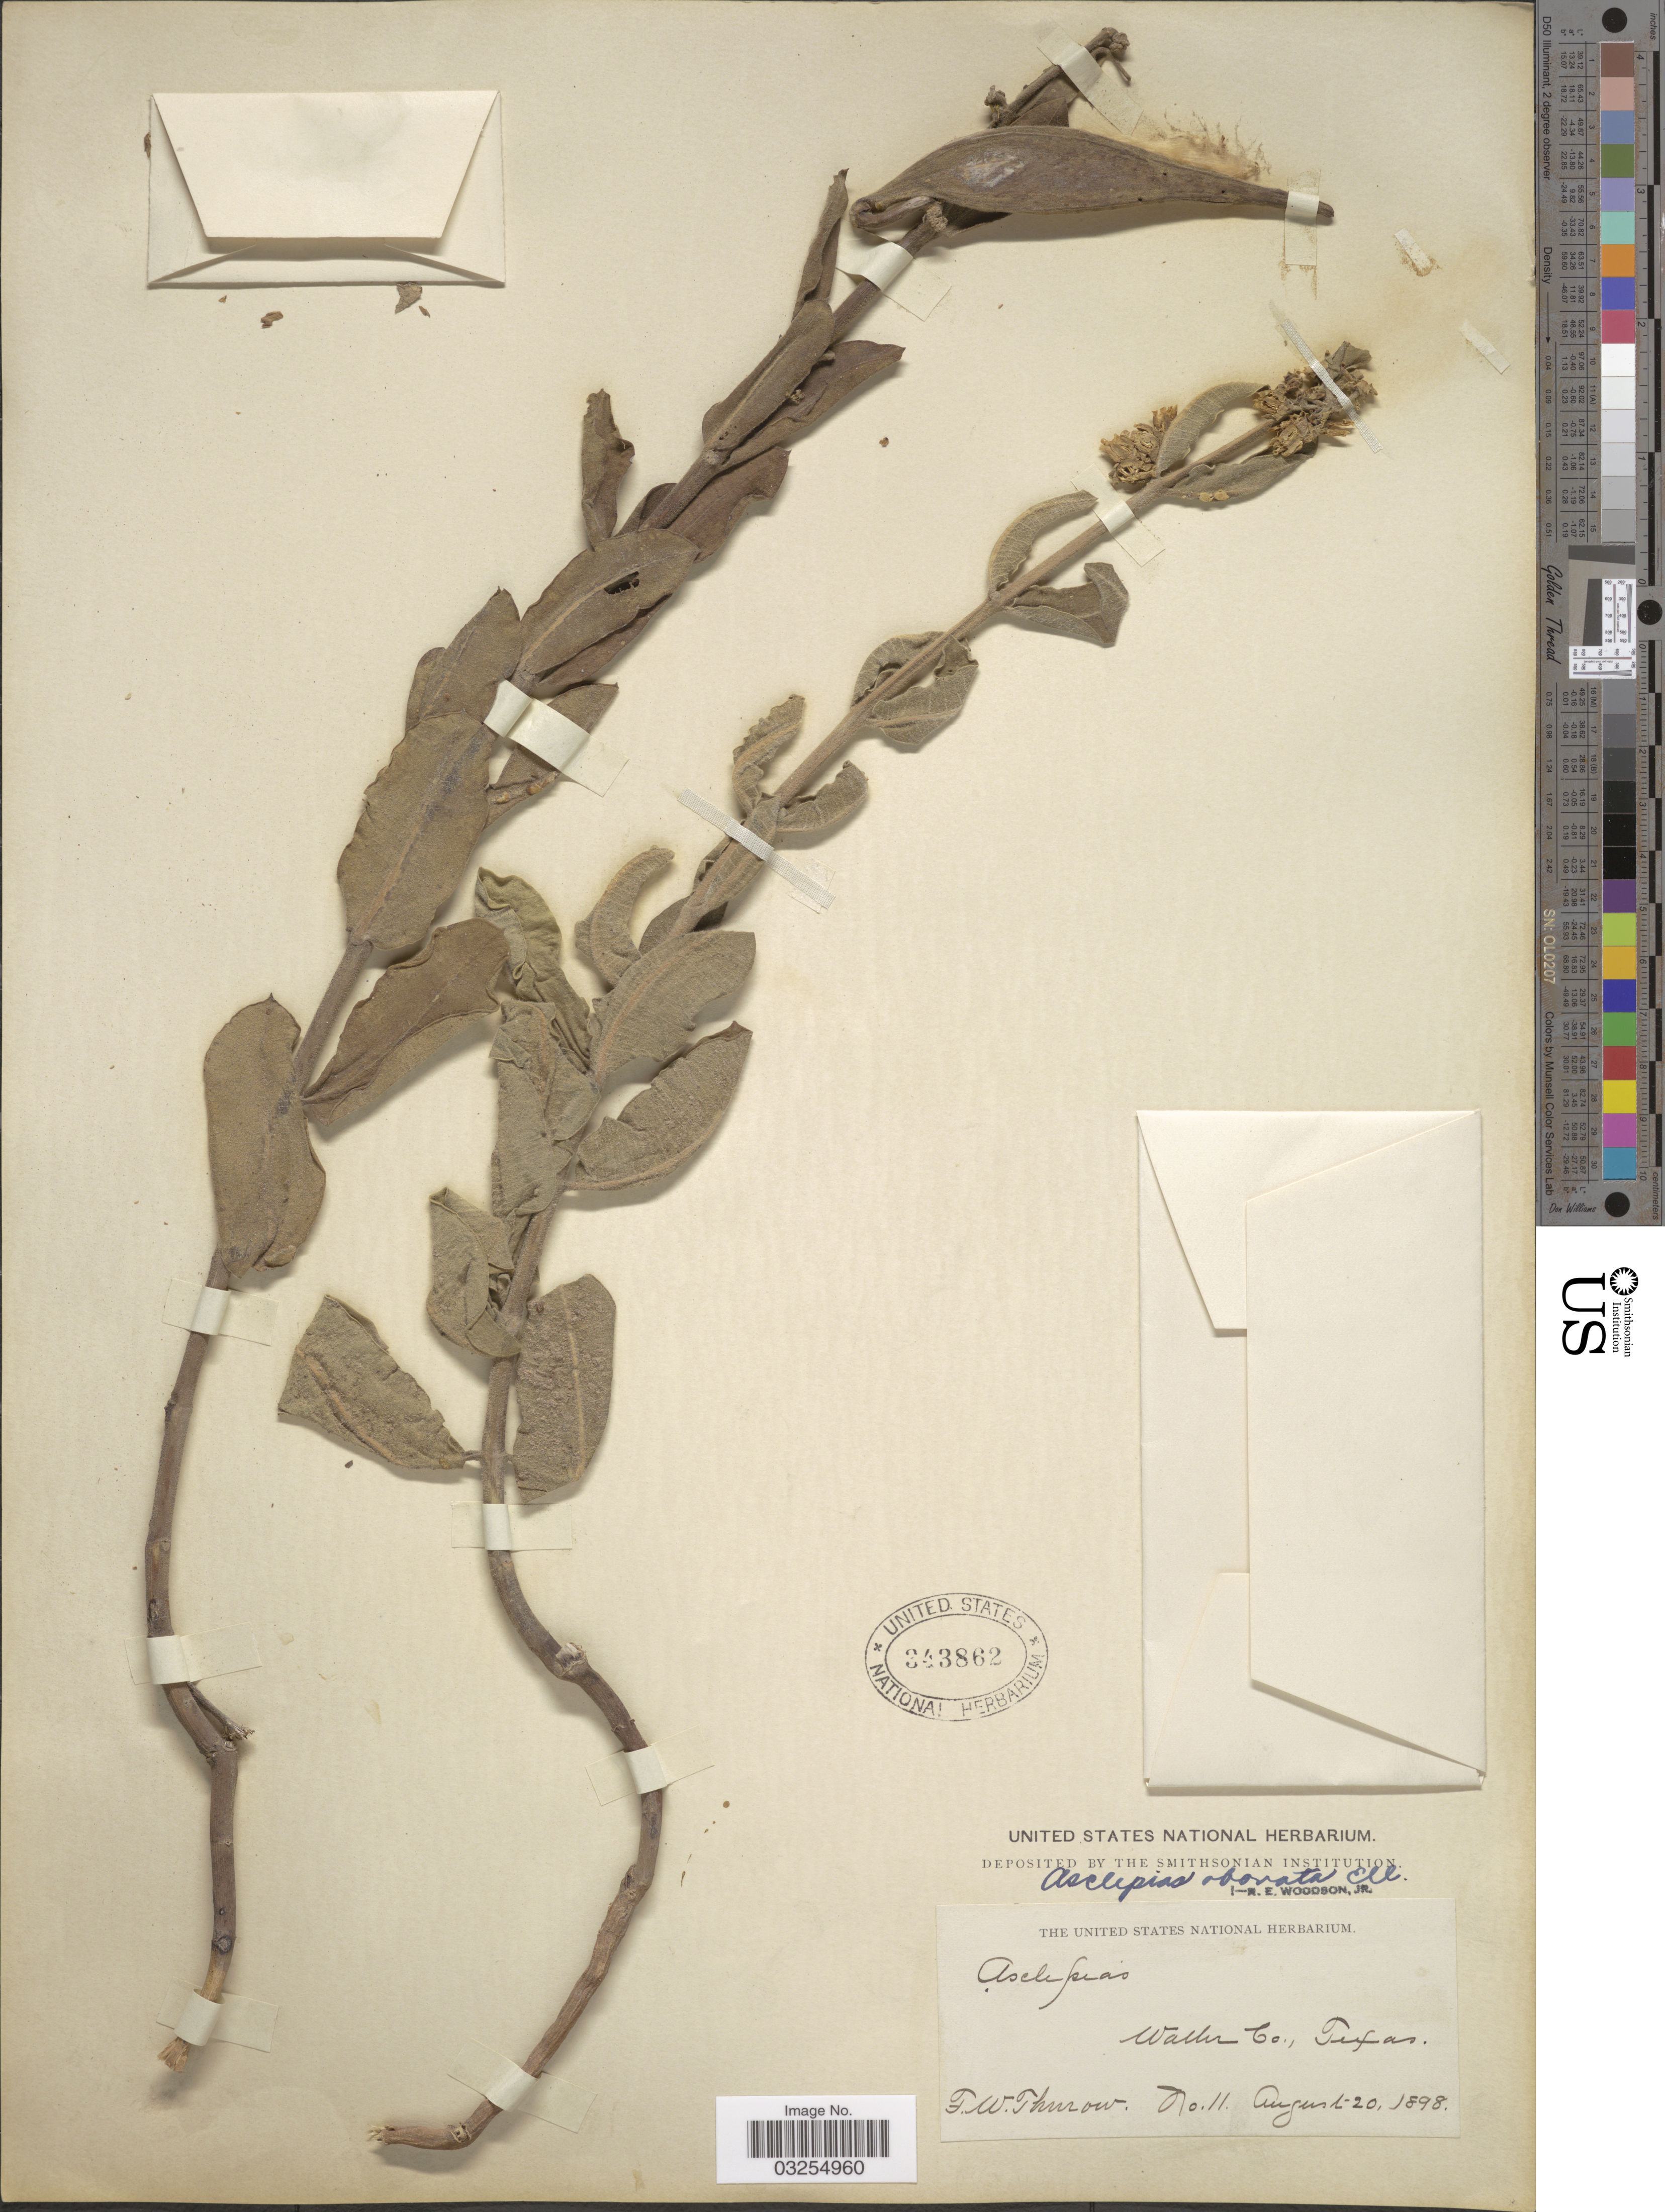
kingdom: Plantae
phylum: Tracheophyta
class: Magnoliopsida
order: Gentianales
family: Apocynaceae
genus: Asclepias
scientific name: Asclepias obovata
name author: Elliott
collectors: F. W. Thurow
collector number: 11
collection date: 1898-08-20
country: United States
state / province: Texas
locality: Walker Co.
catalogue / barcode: US 343862